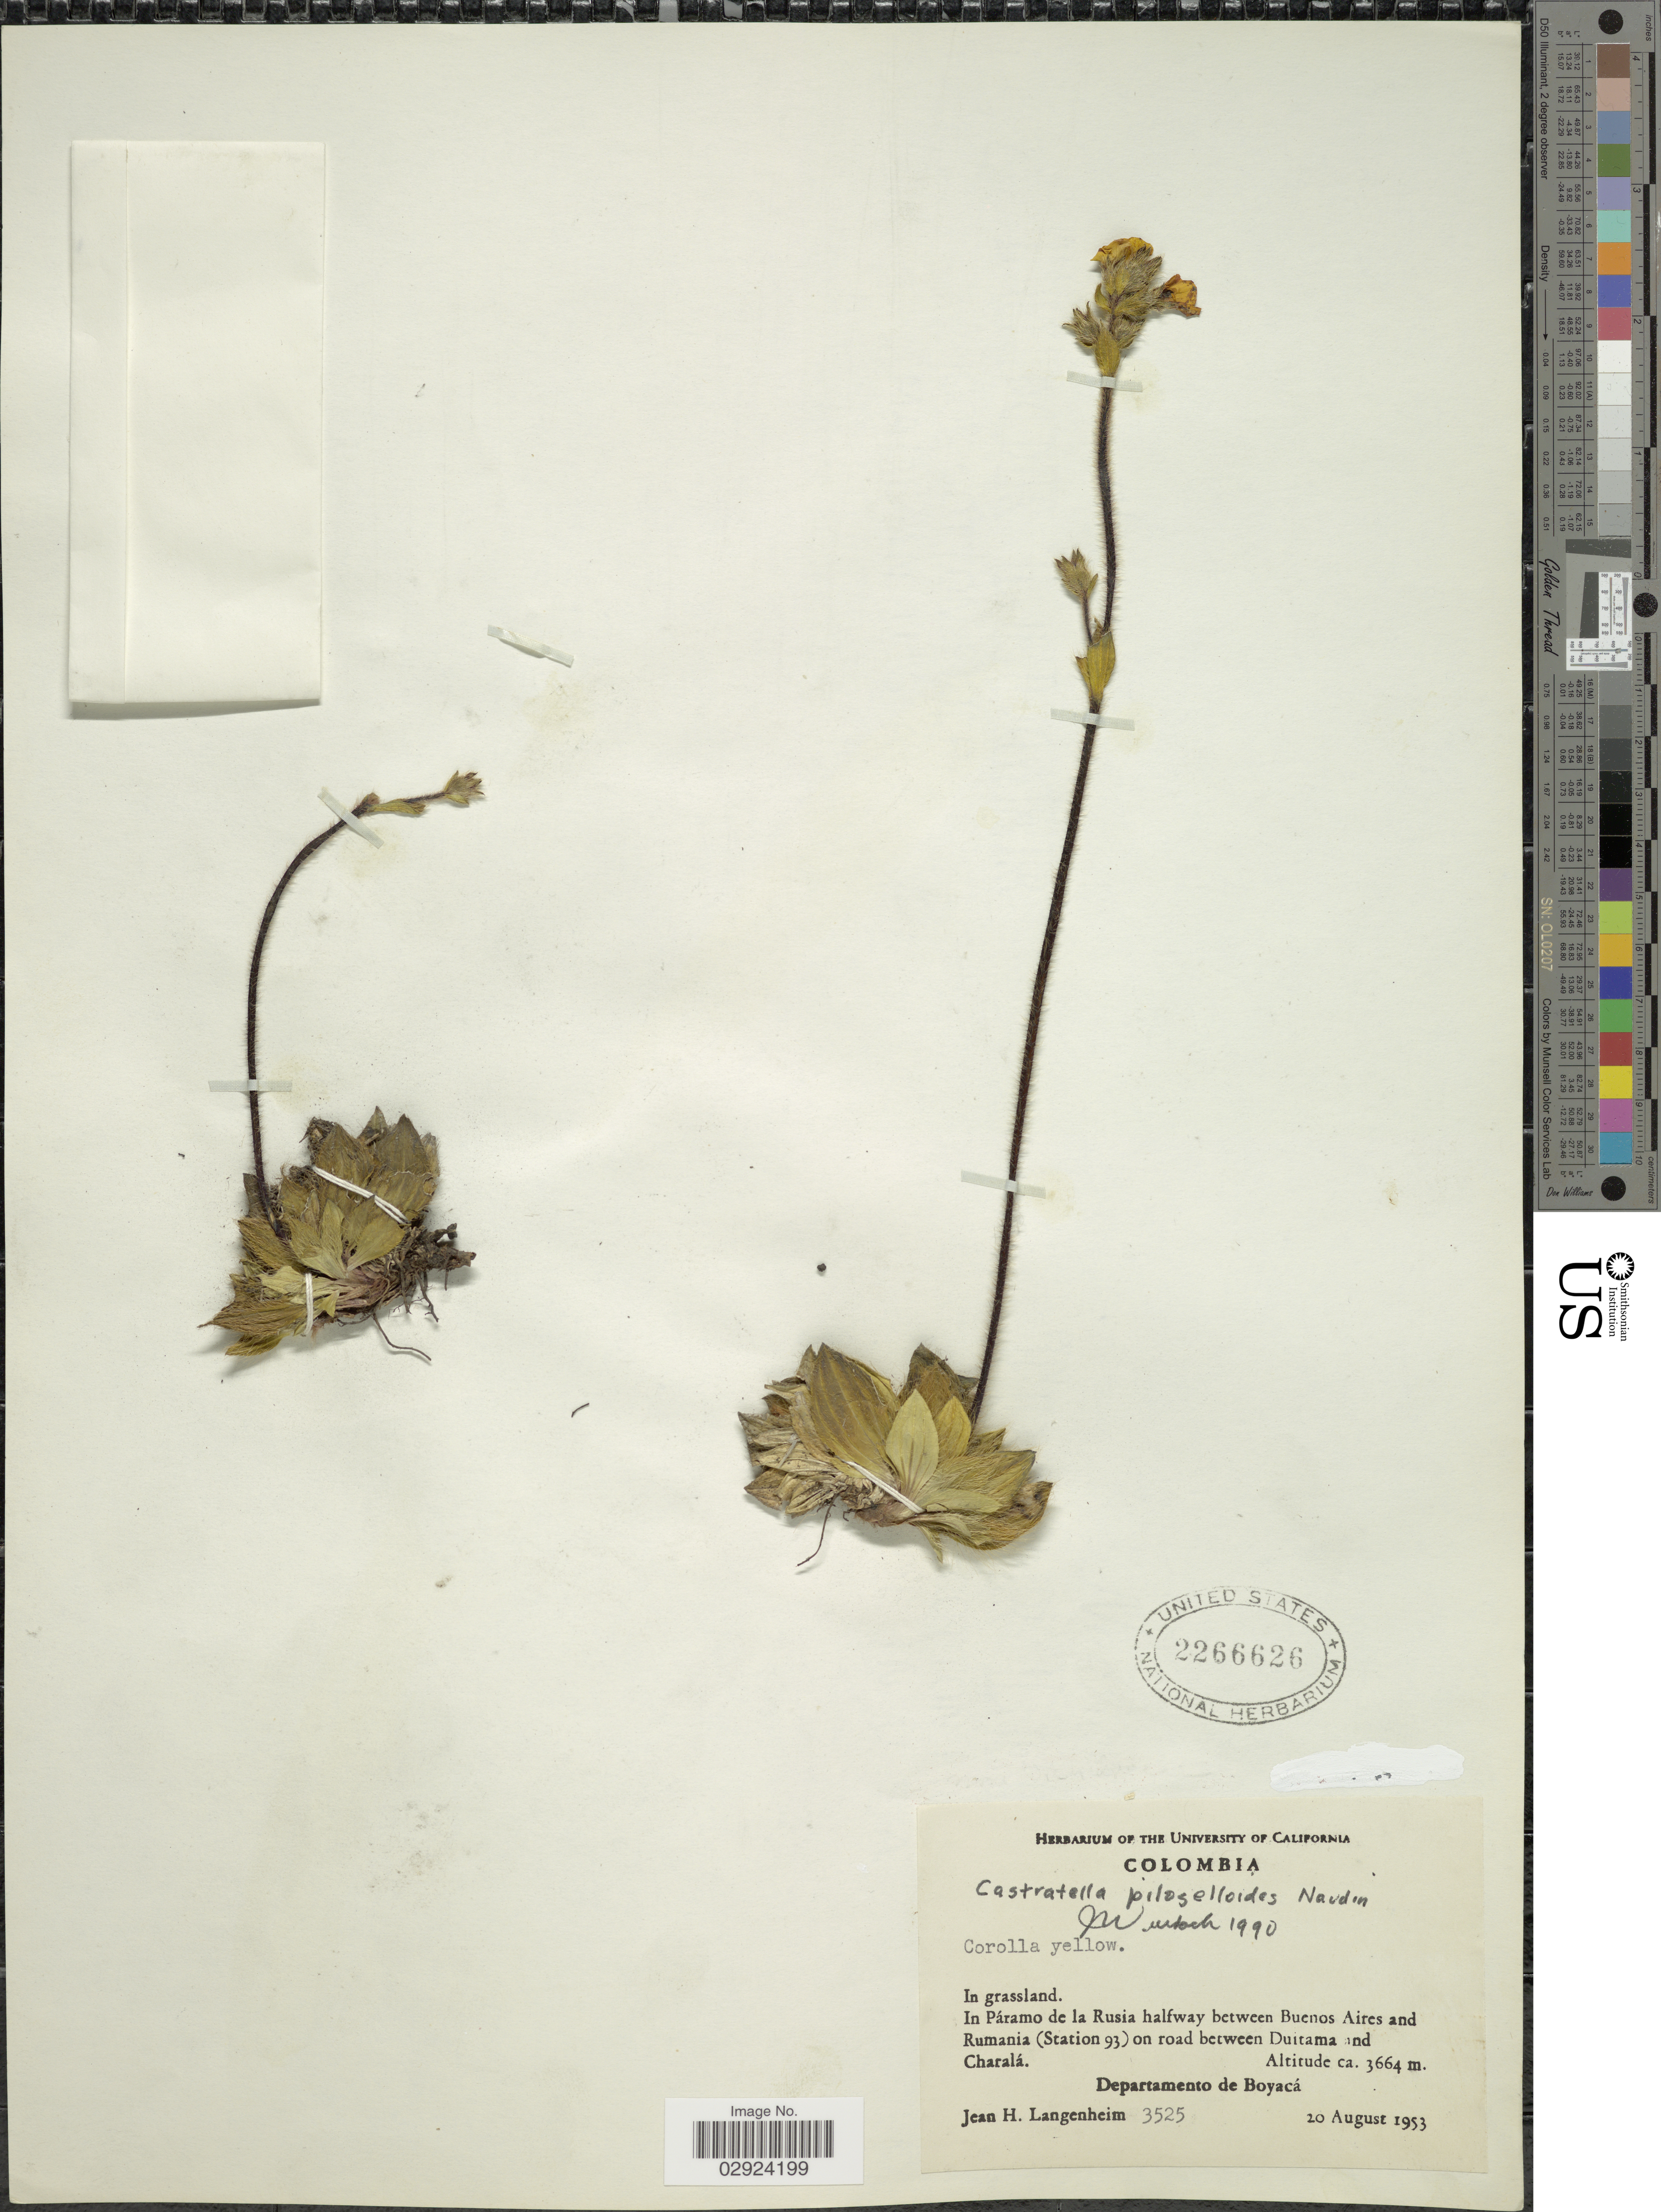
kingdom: Plantae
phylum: Tracheophyta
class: Magnoliopsida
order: Myrtales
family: Melastomataceae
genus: Castratella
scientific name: Castratella piloselloides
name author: (Bonpl.) Naudin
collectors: J. H. Langenheim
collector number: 3525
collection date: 1953-08-20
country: Colombia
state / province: Boyacá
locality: In Páramo de la Rusia halfway between Buenos Aires and Rumania (Station 93) on road between Duitama and Charalá, Departamento de Boyacá.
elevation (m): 3664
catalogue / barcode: US 2266626